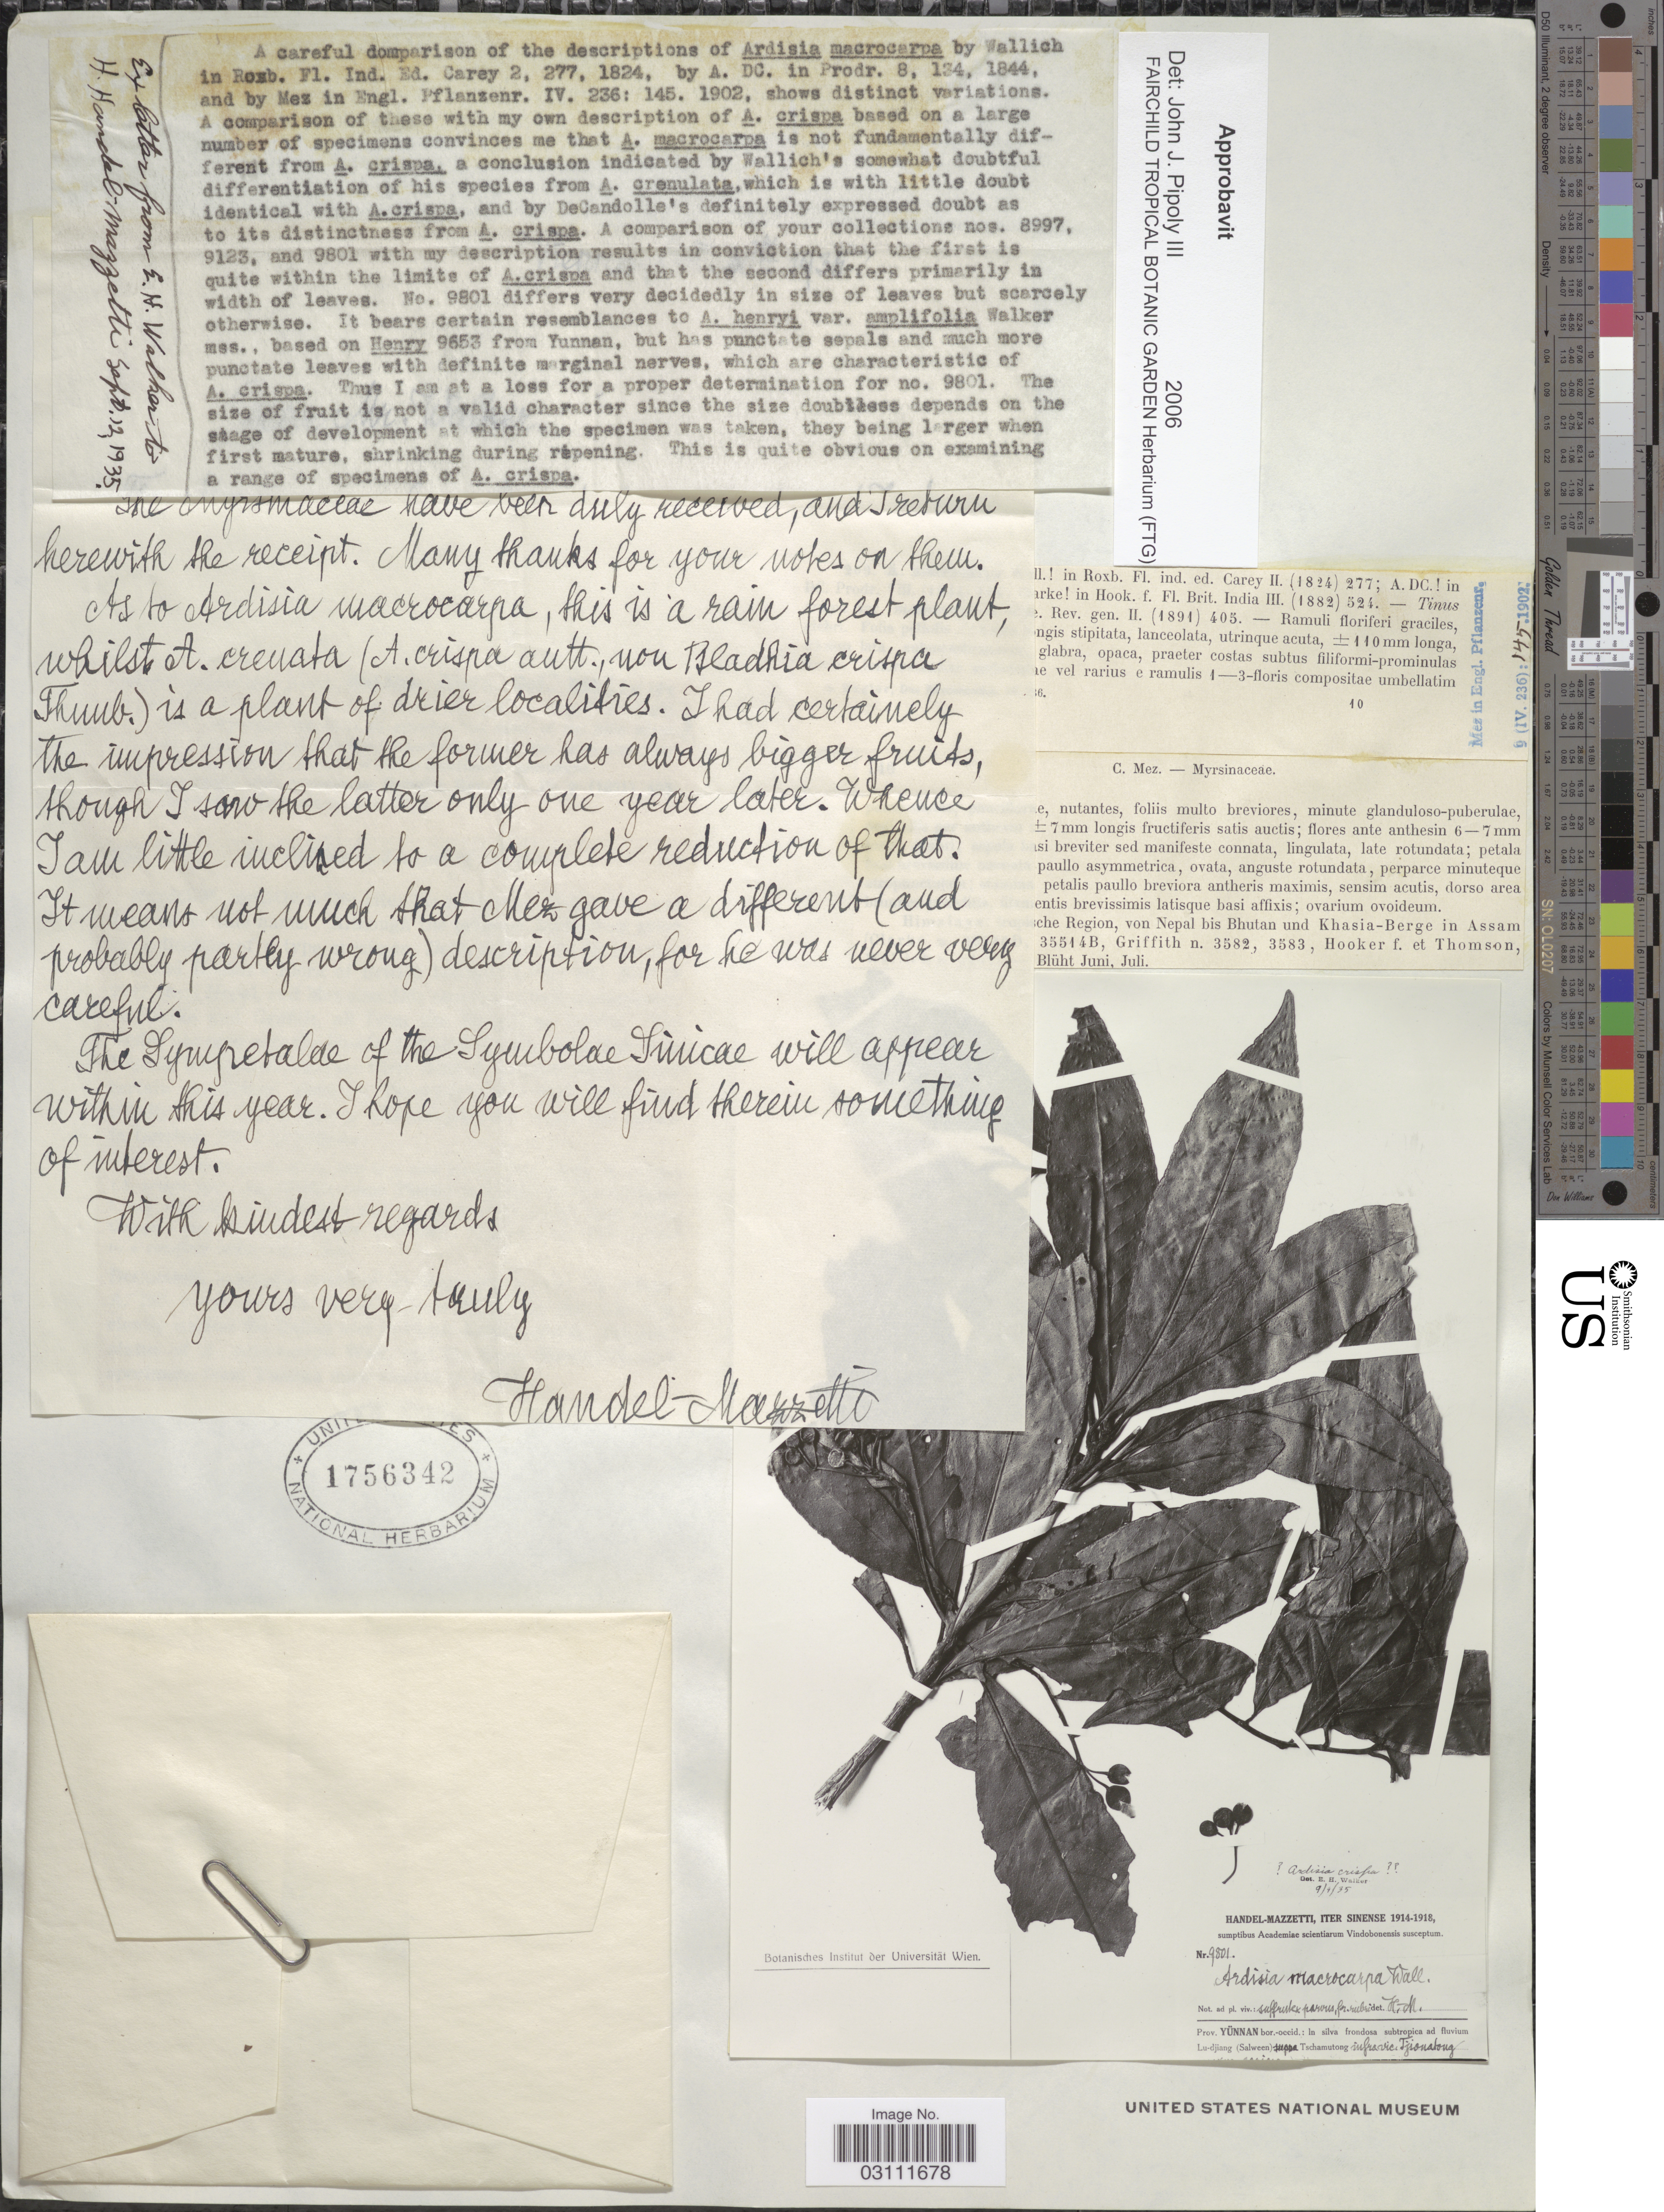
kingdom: Plantae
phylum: Tracheophyta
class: Magnoliopsida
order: Ericales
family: Primulaceae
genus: Ardisia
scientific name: Ardisia macrocarpa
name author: Wall.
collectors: H. Handel-Mazzetti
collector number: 9801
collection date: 1914/1918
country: China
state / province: Yunnan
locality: Prov. Yunnan bor.-occid: In silva frondosa subtropica ad fluvium Lu-djiang (Salween) Tschamutong.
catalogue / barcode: US 1756342